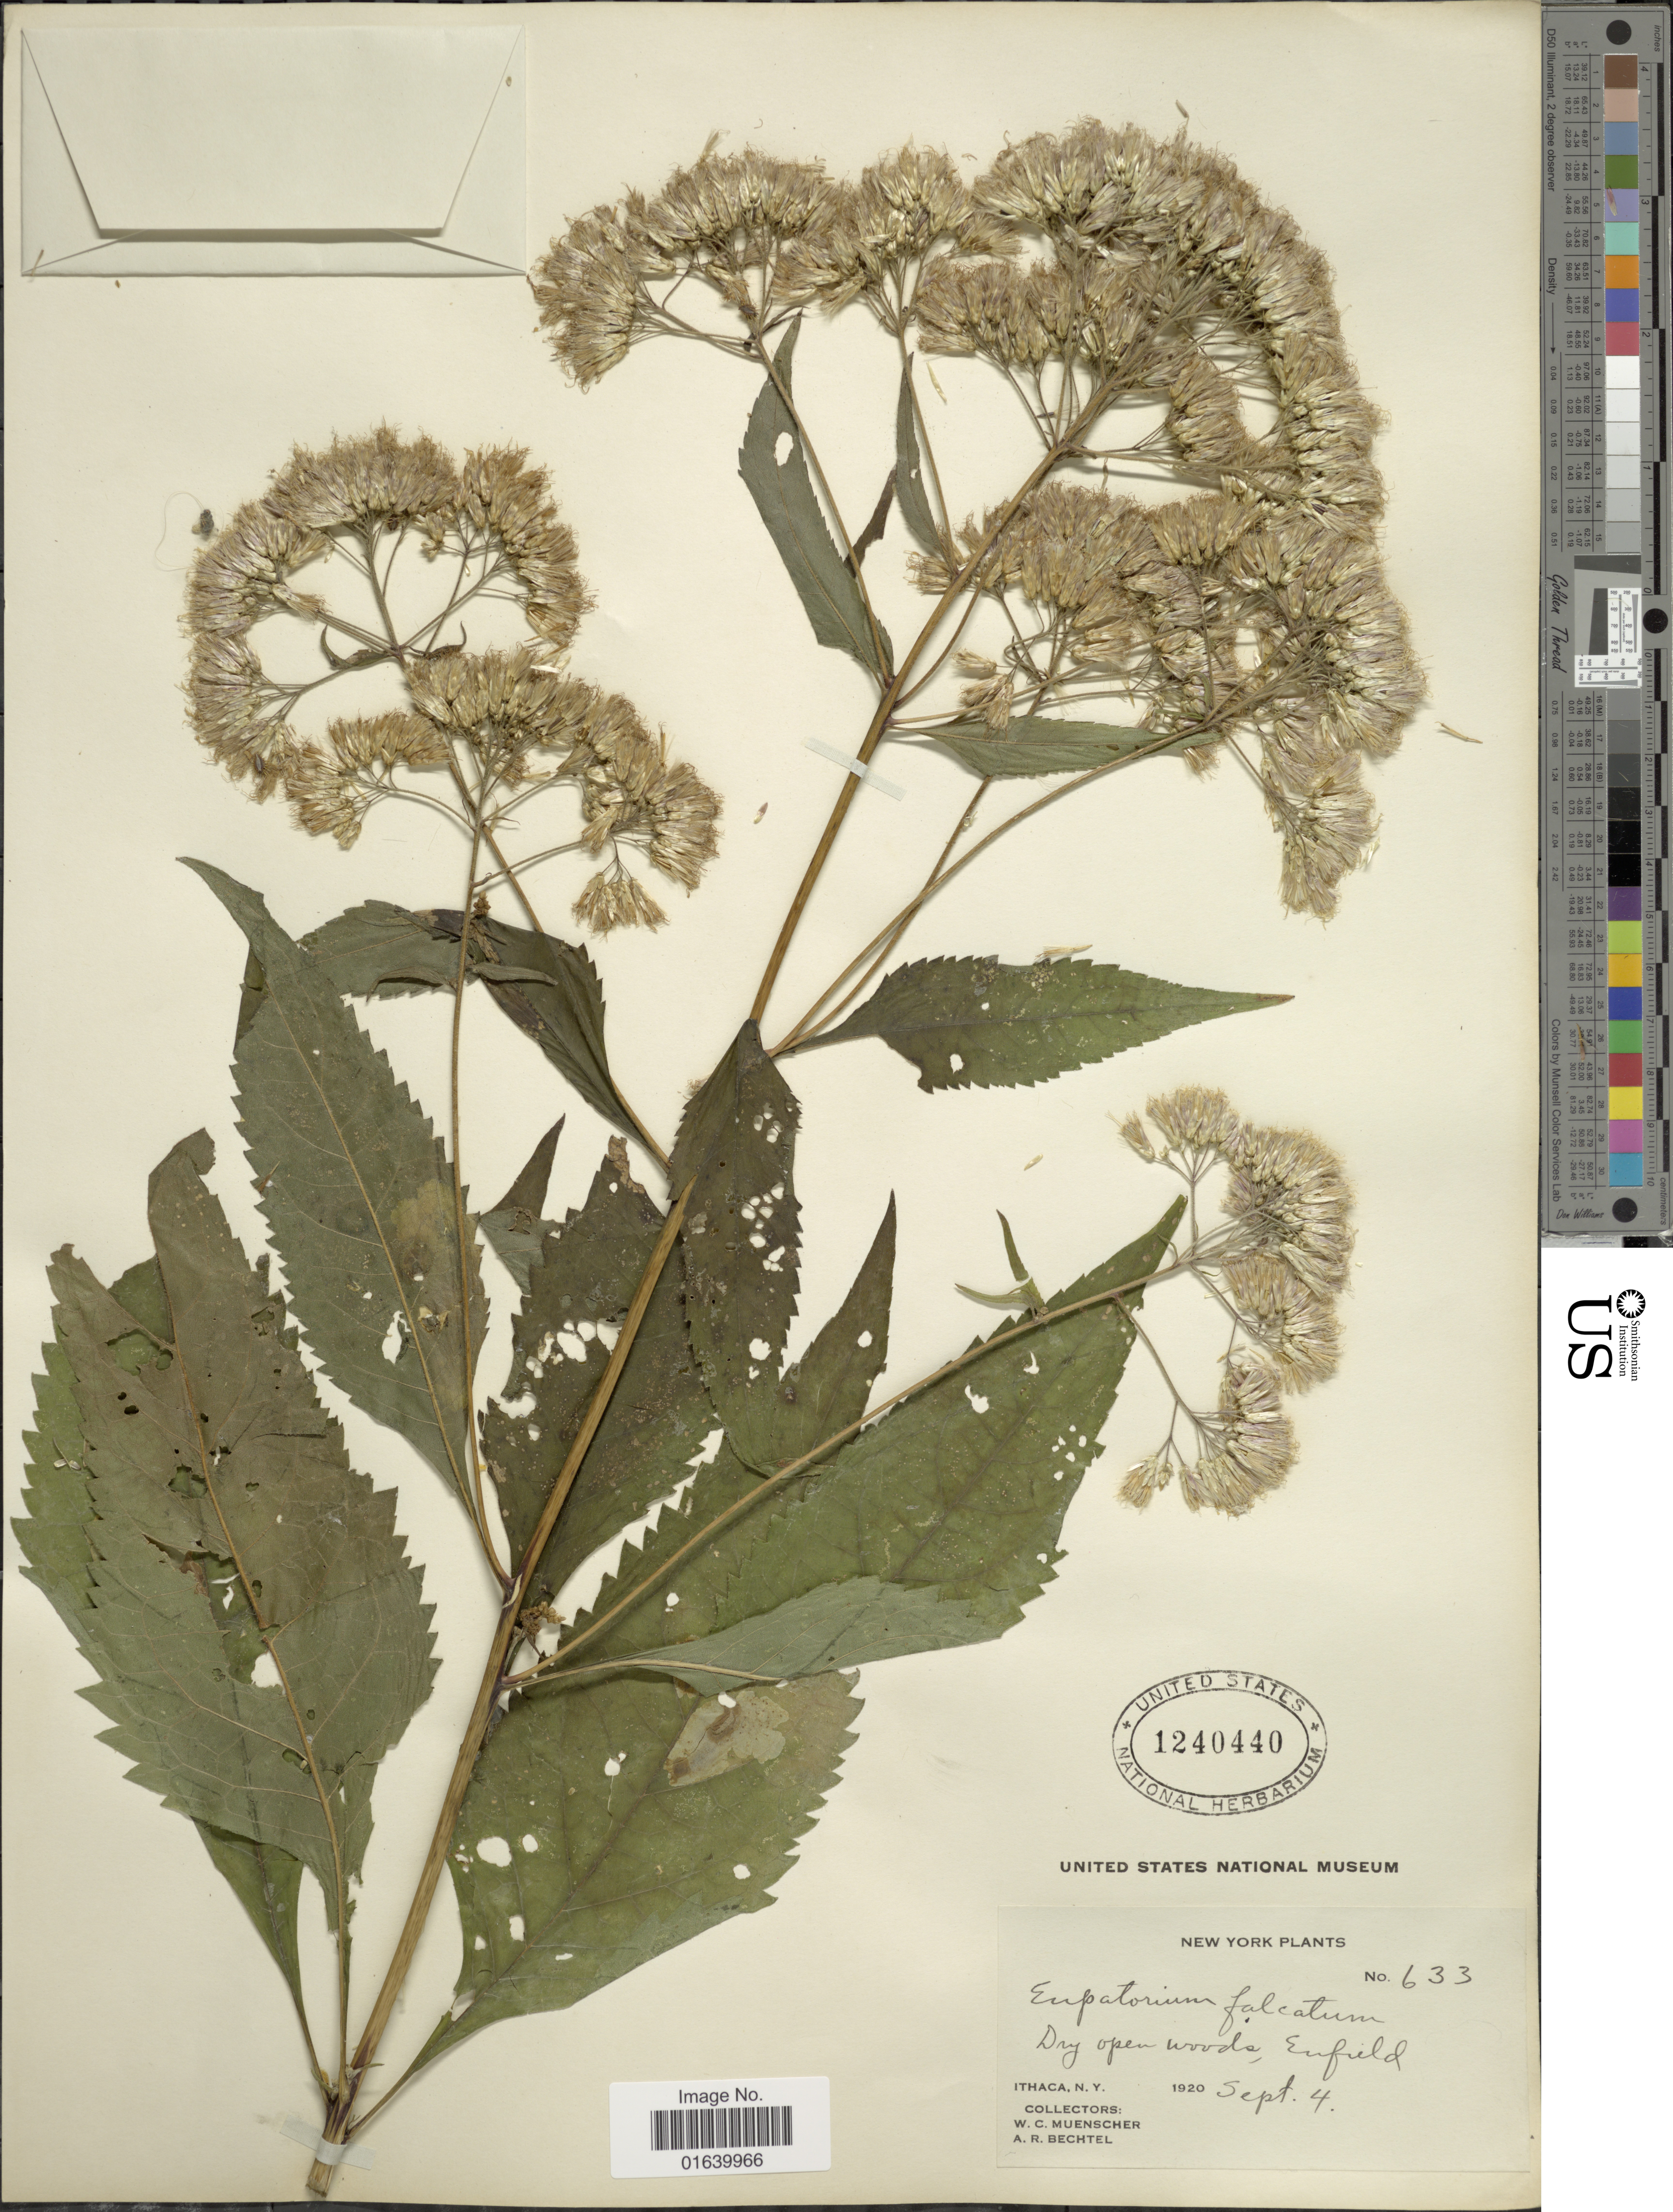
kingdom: Plantae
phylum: Tracheophyta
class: Magnoliopsida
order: Asterales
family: Asteraceae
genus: Eupatorium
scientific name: Eupatorium purpureum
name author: (L.) E.E. Lamont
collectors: W. Muenscher & A. Bechtel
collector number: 633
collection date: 1920-09-04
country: United States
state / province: New York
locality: New York, Eufield. Ithaca, N.Y.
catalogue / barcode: US 1240440